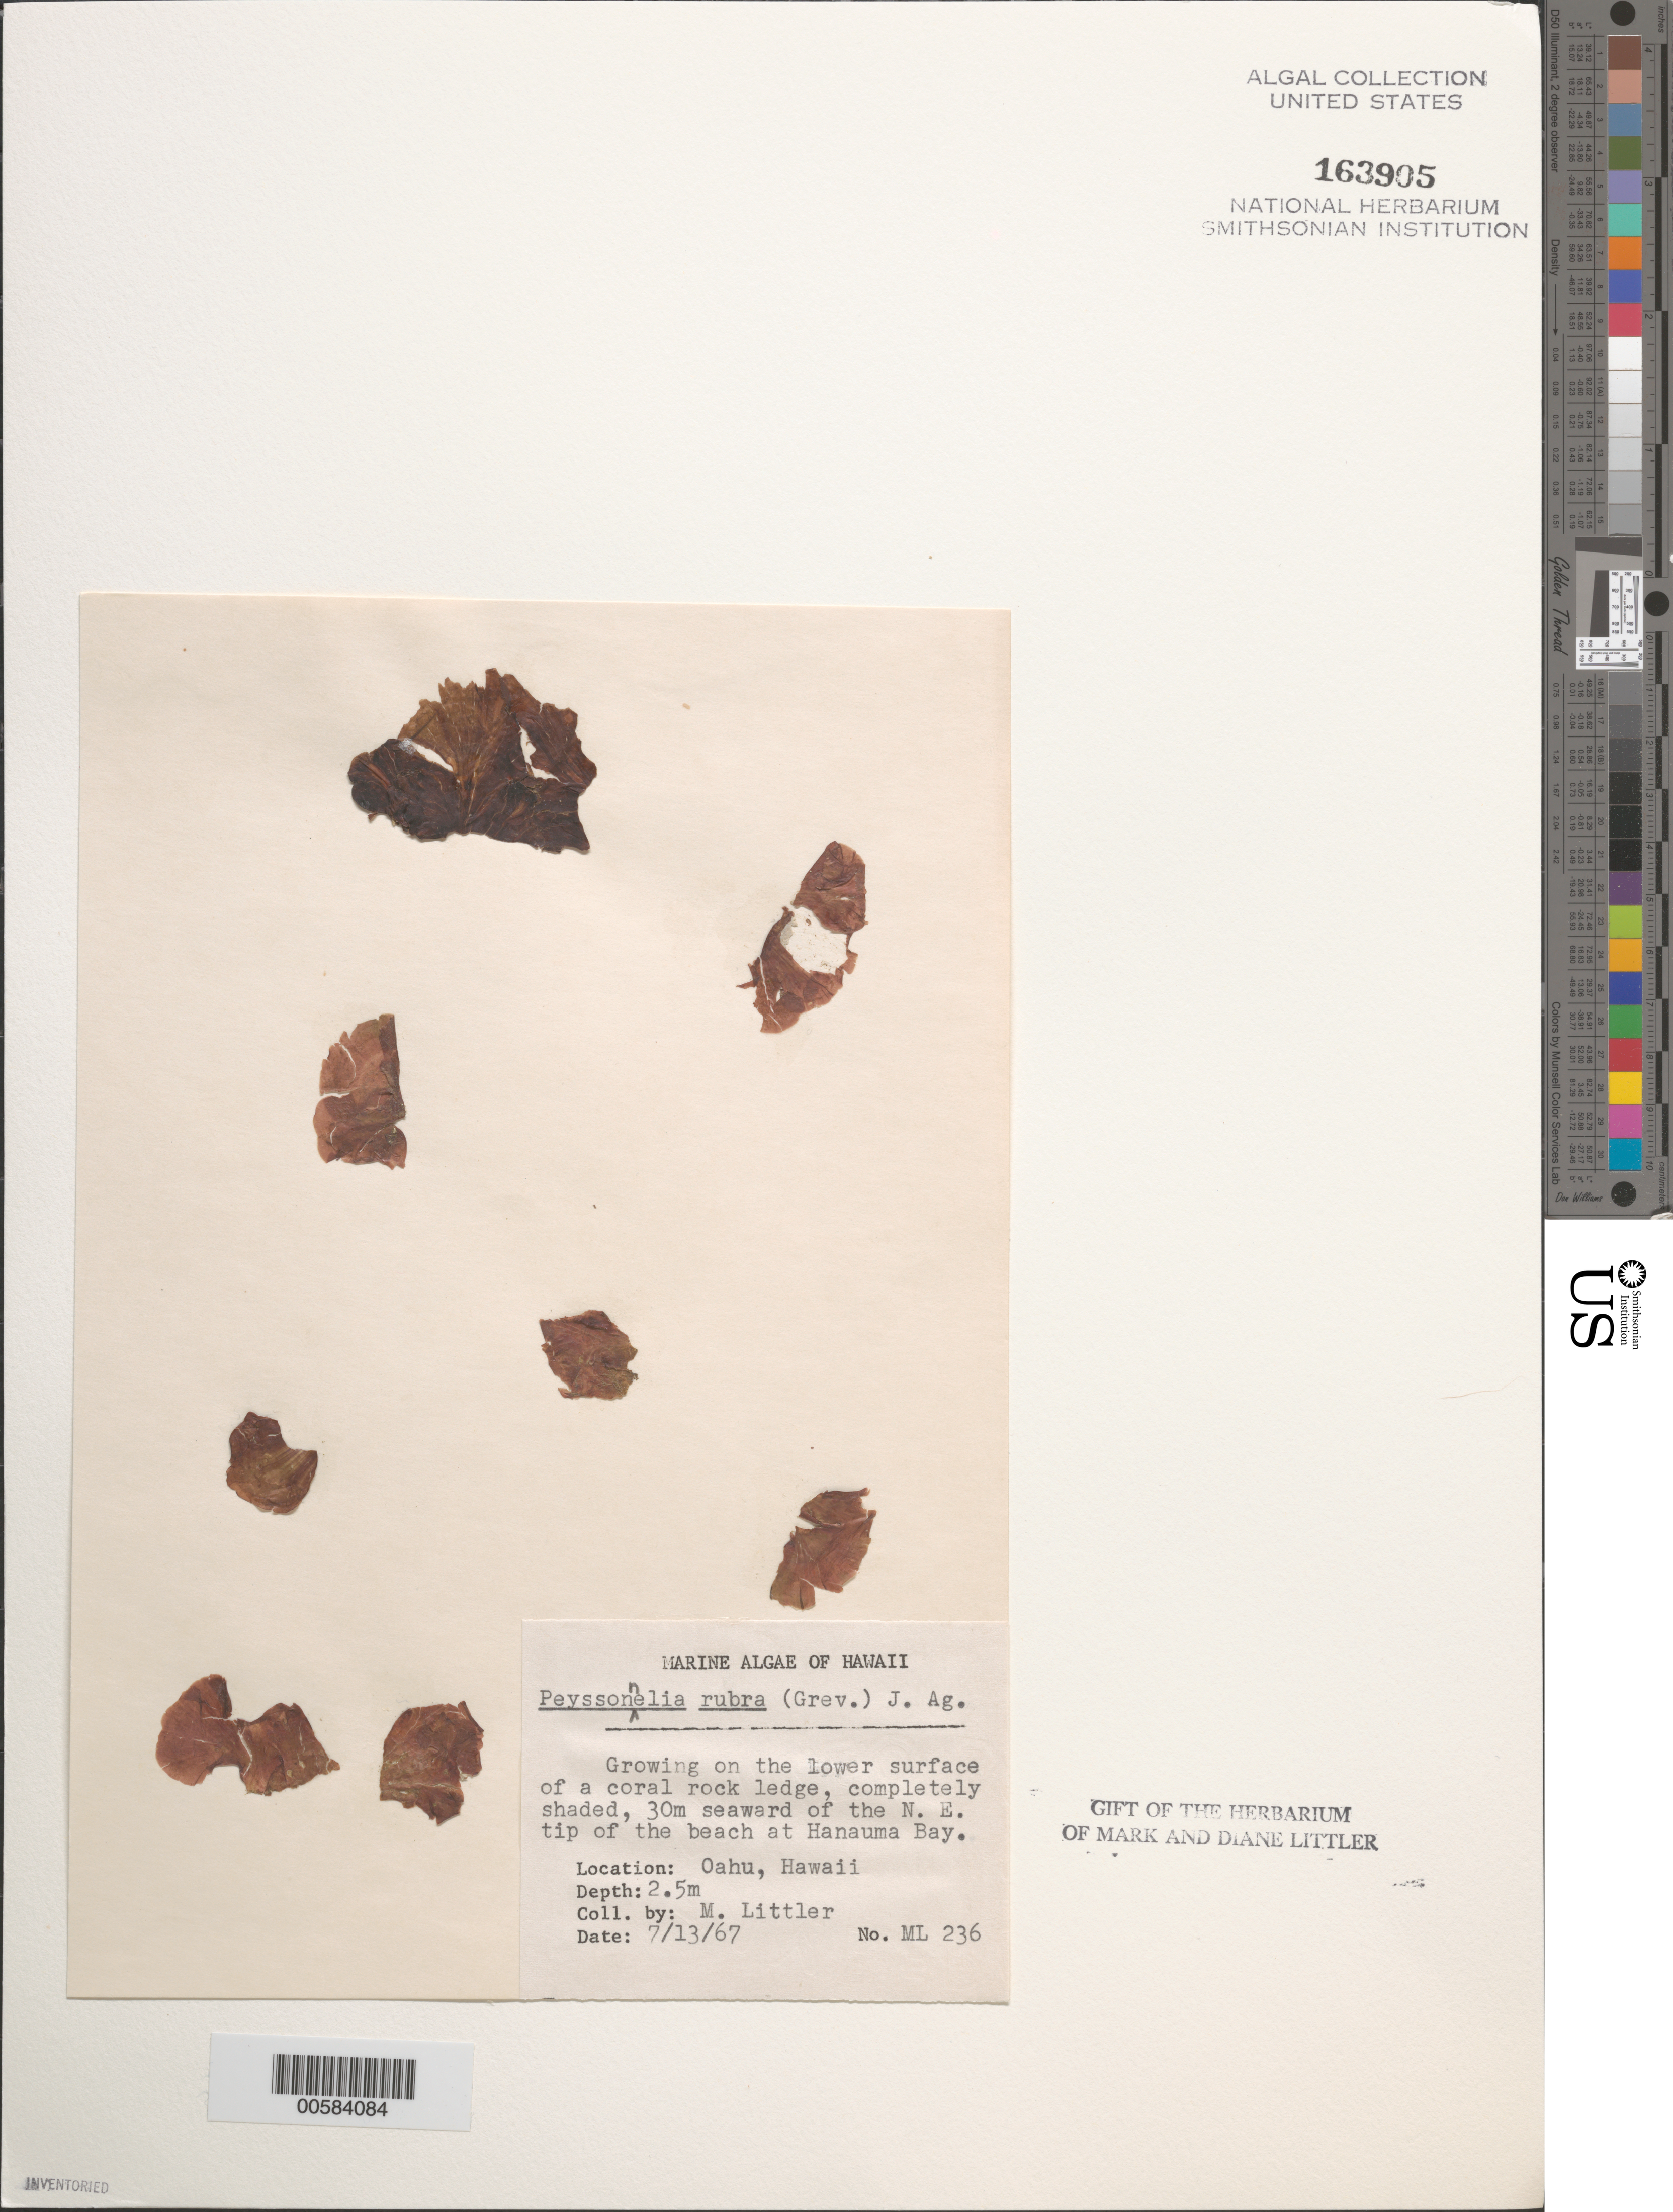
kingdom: Plantae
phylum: Rhodophyta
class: Florideophyceae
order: Peyssonneliales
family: Peyssonneliaceae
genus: Peyssonnelia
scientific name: Peyssonnelia rubra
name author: (Grev.) J. Agardh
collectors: M. M. Littler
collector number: ML 236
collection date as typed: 13 Jul 1967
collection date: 1967-07-13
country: United States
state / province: Hawaii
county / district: Honolulu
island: Oahu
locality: Hanauma Bay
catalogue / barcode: US 163905